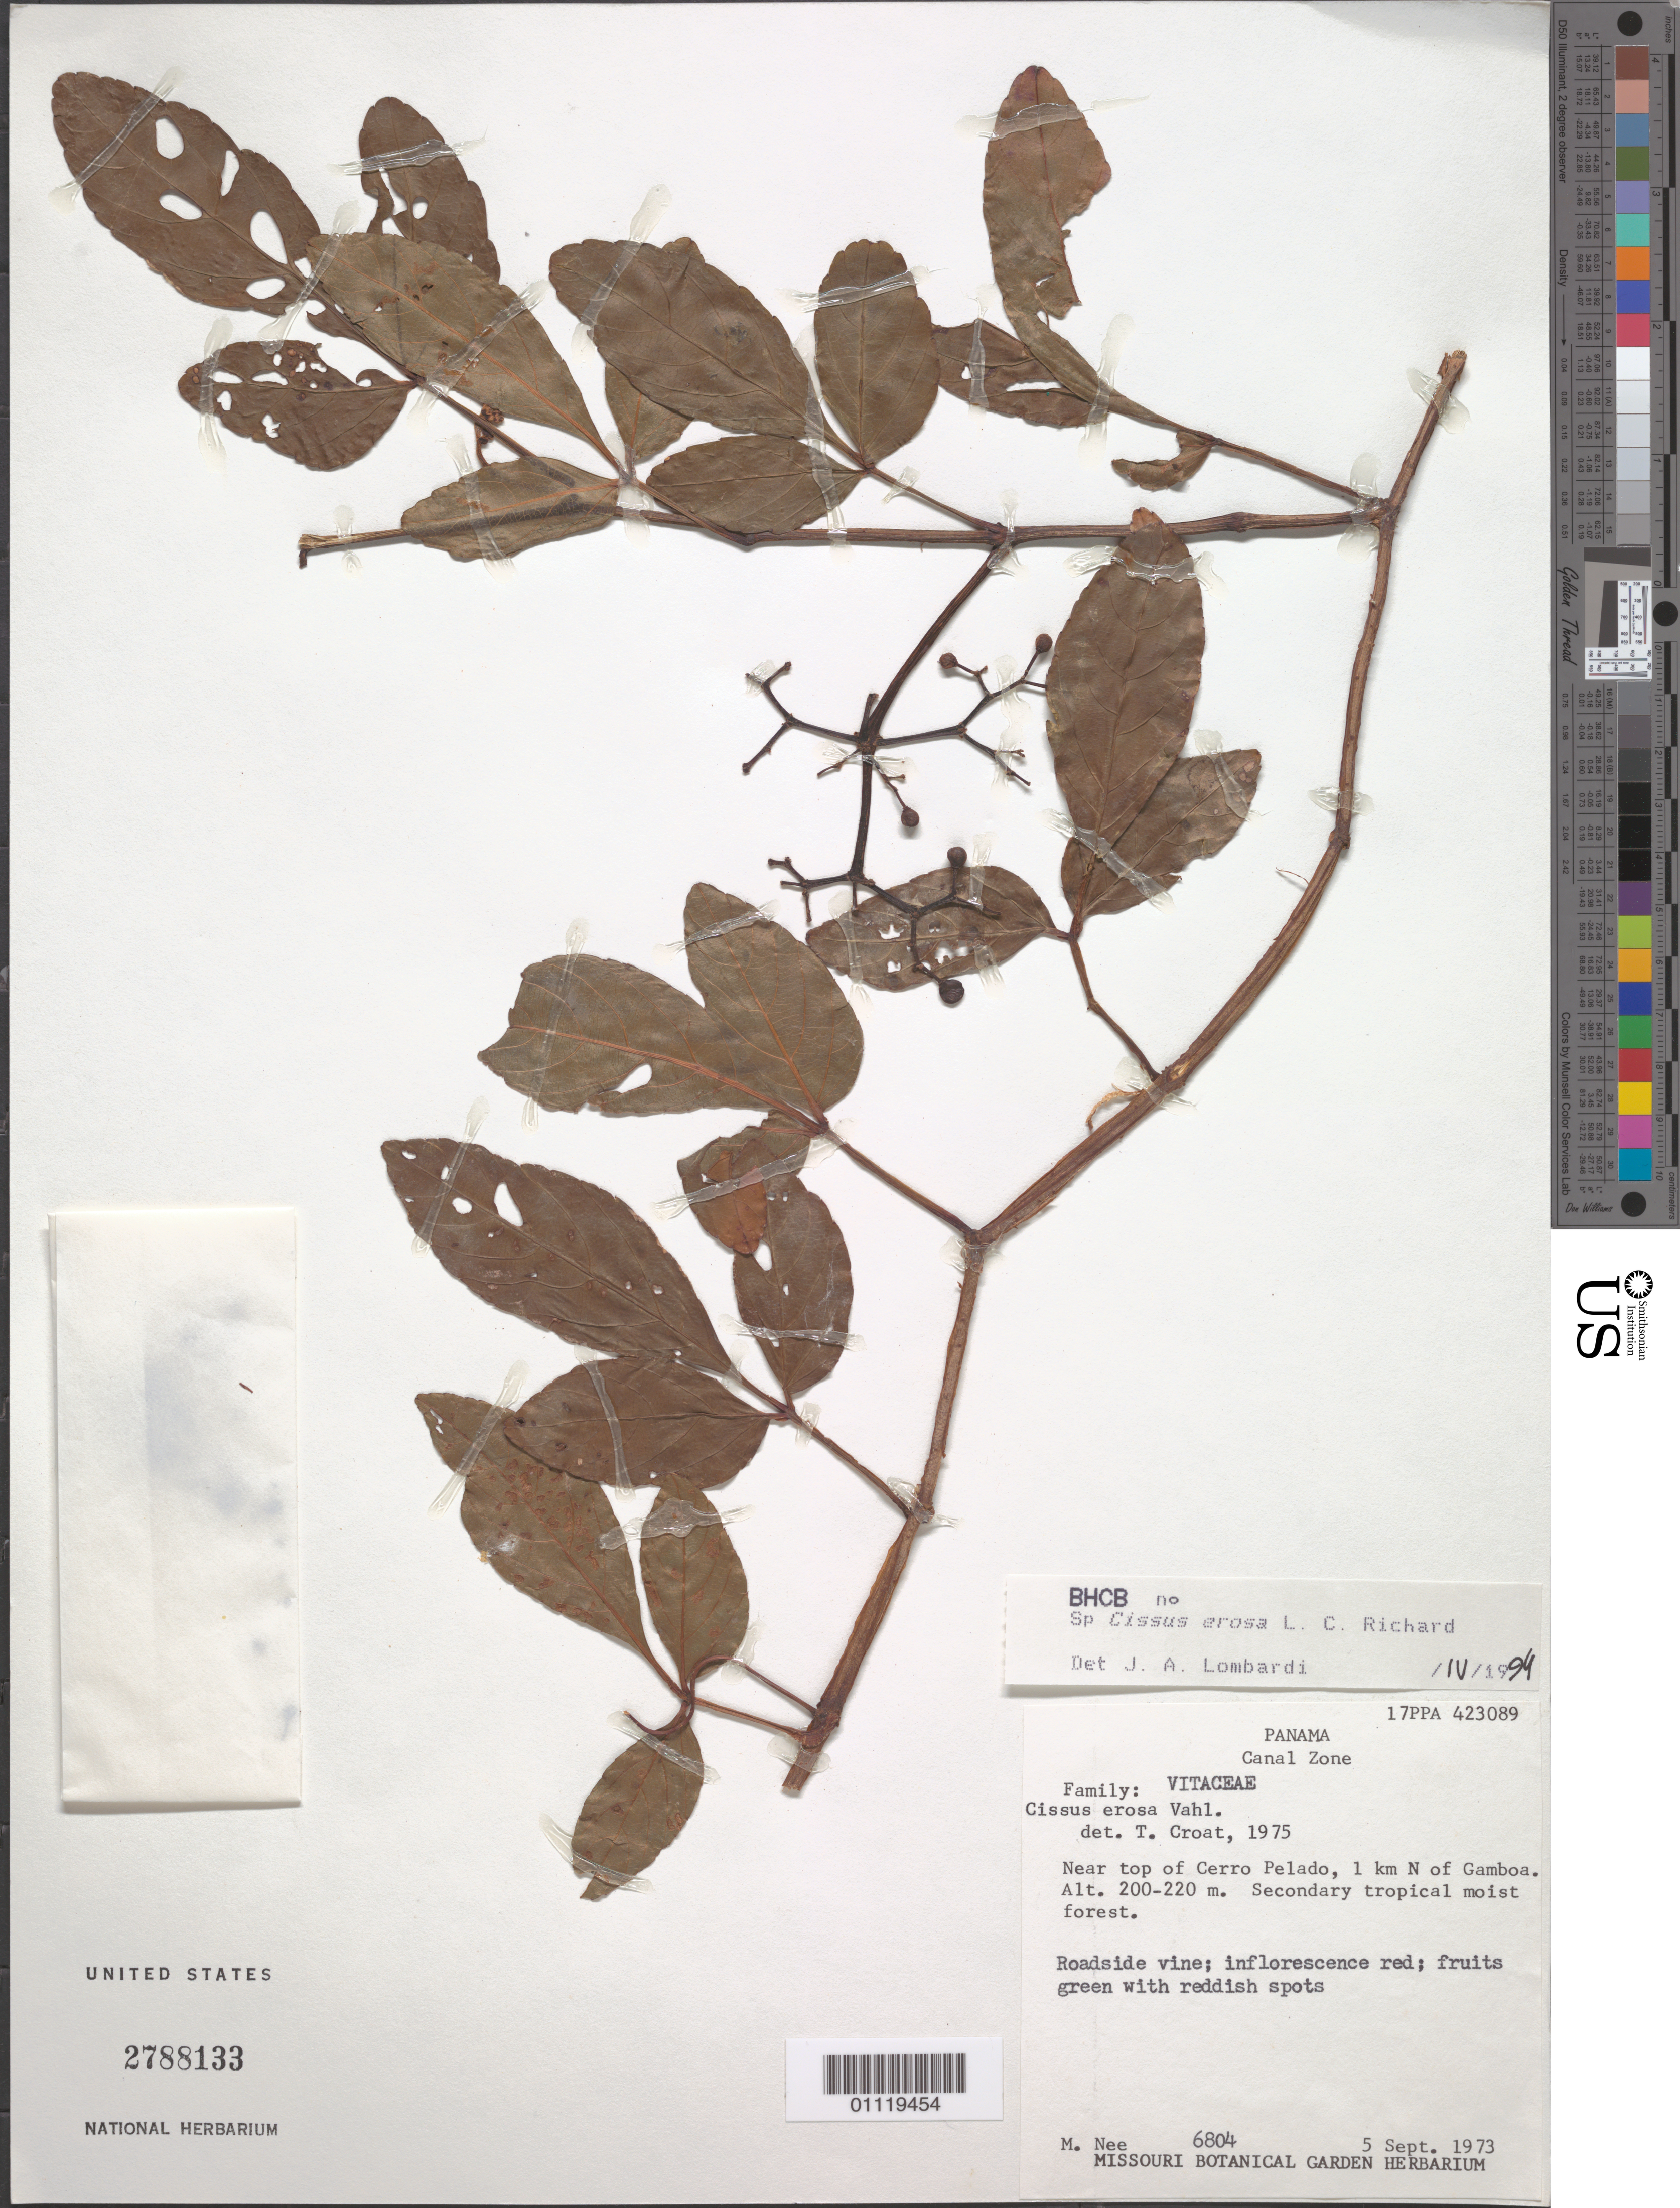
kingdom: Plantae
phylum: Tracheophyta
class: Magnoliopsida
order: Vitales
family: Vitaceae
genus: Cissus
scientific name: Cissus erosa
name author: Rich.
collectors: M. Nee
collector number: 6804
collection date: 1973-09-05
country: Panama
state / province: Colón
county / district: Canal Zone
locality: Near top of Cerro Pelado, 1 km N of Gamboa. Secondary tropical moist forest.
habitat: Roadside vine.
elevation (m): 200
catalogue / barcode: US 2788133